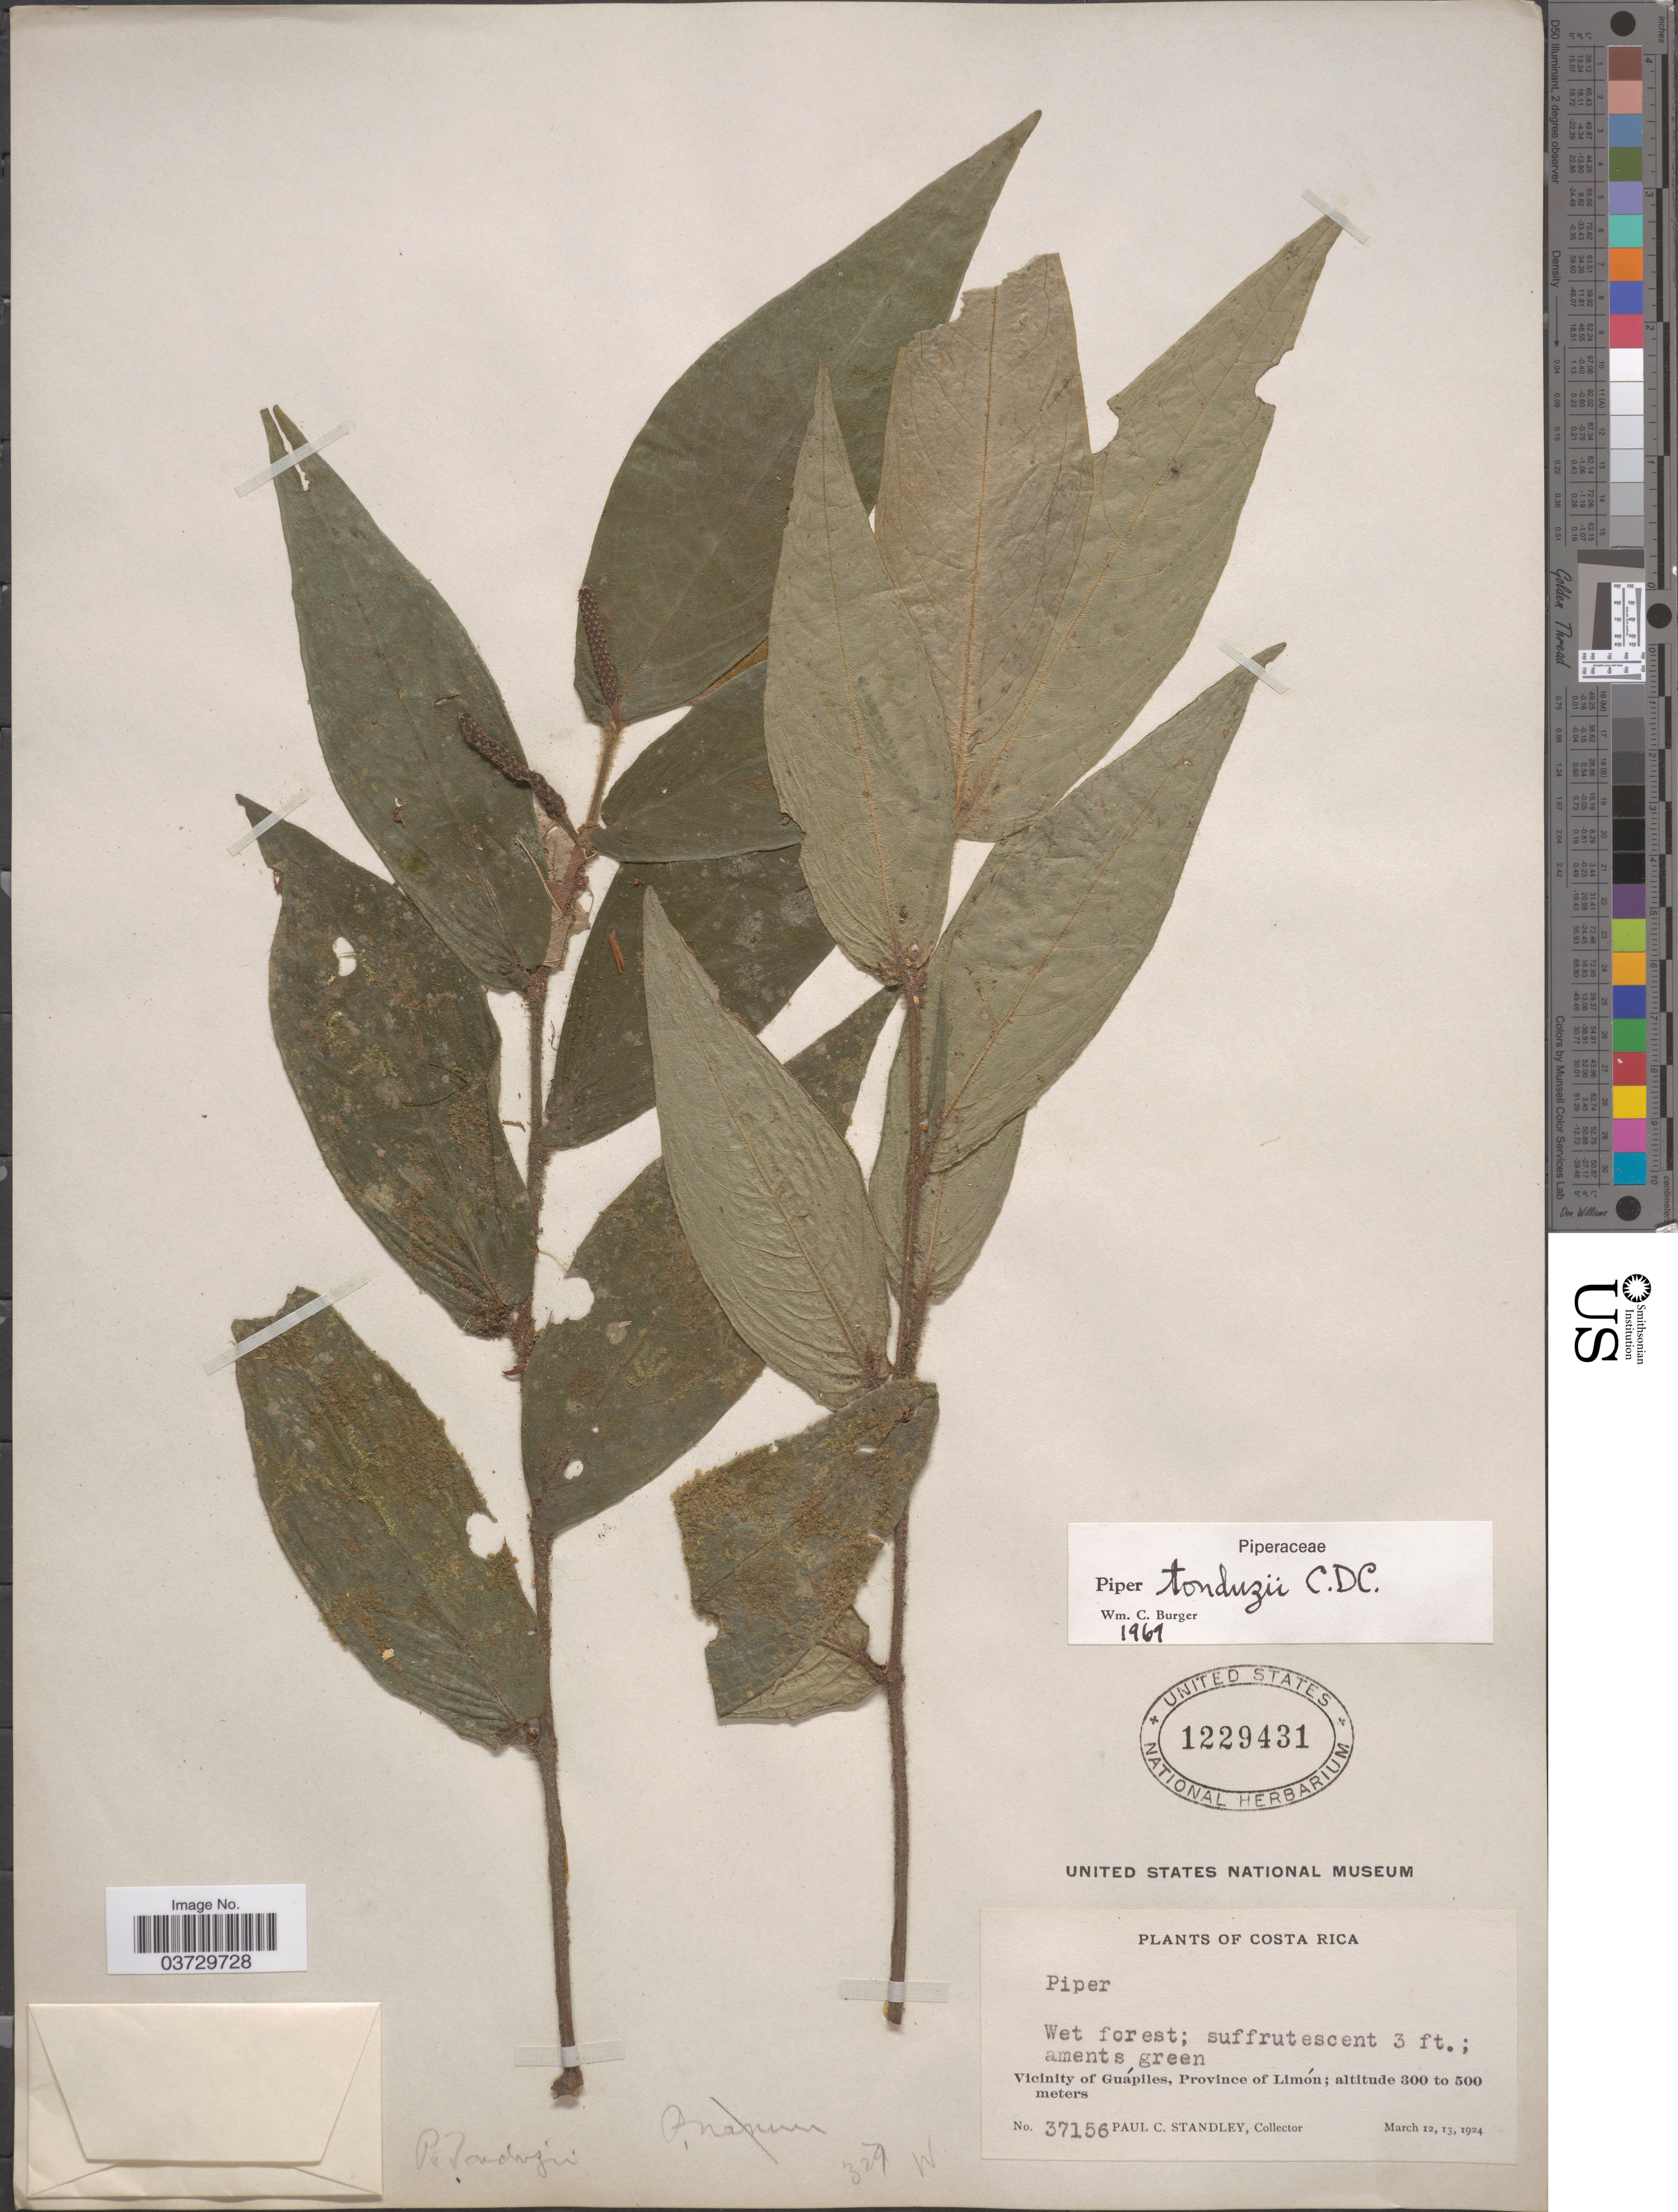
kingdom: Plantae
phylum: Tracheophyta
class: Magnoliopsida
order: Piperales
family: Piperaceae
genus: Piper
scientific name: Piper tonduzii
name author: C. DC. in Pittier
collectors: P. C. Standley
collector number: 37156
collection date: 1924-03-12/1924-03-13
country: Costa Rica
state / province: Limón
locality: Vicinity of Guápiles.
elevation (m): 300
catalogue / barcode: US 1229431